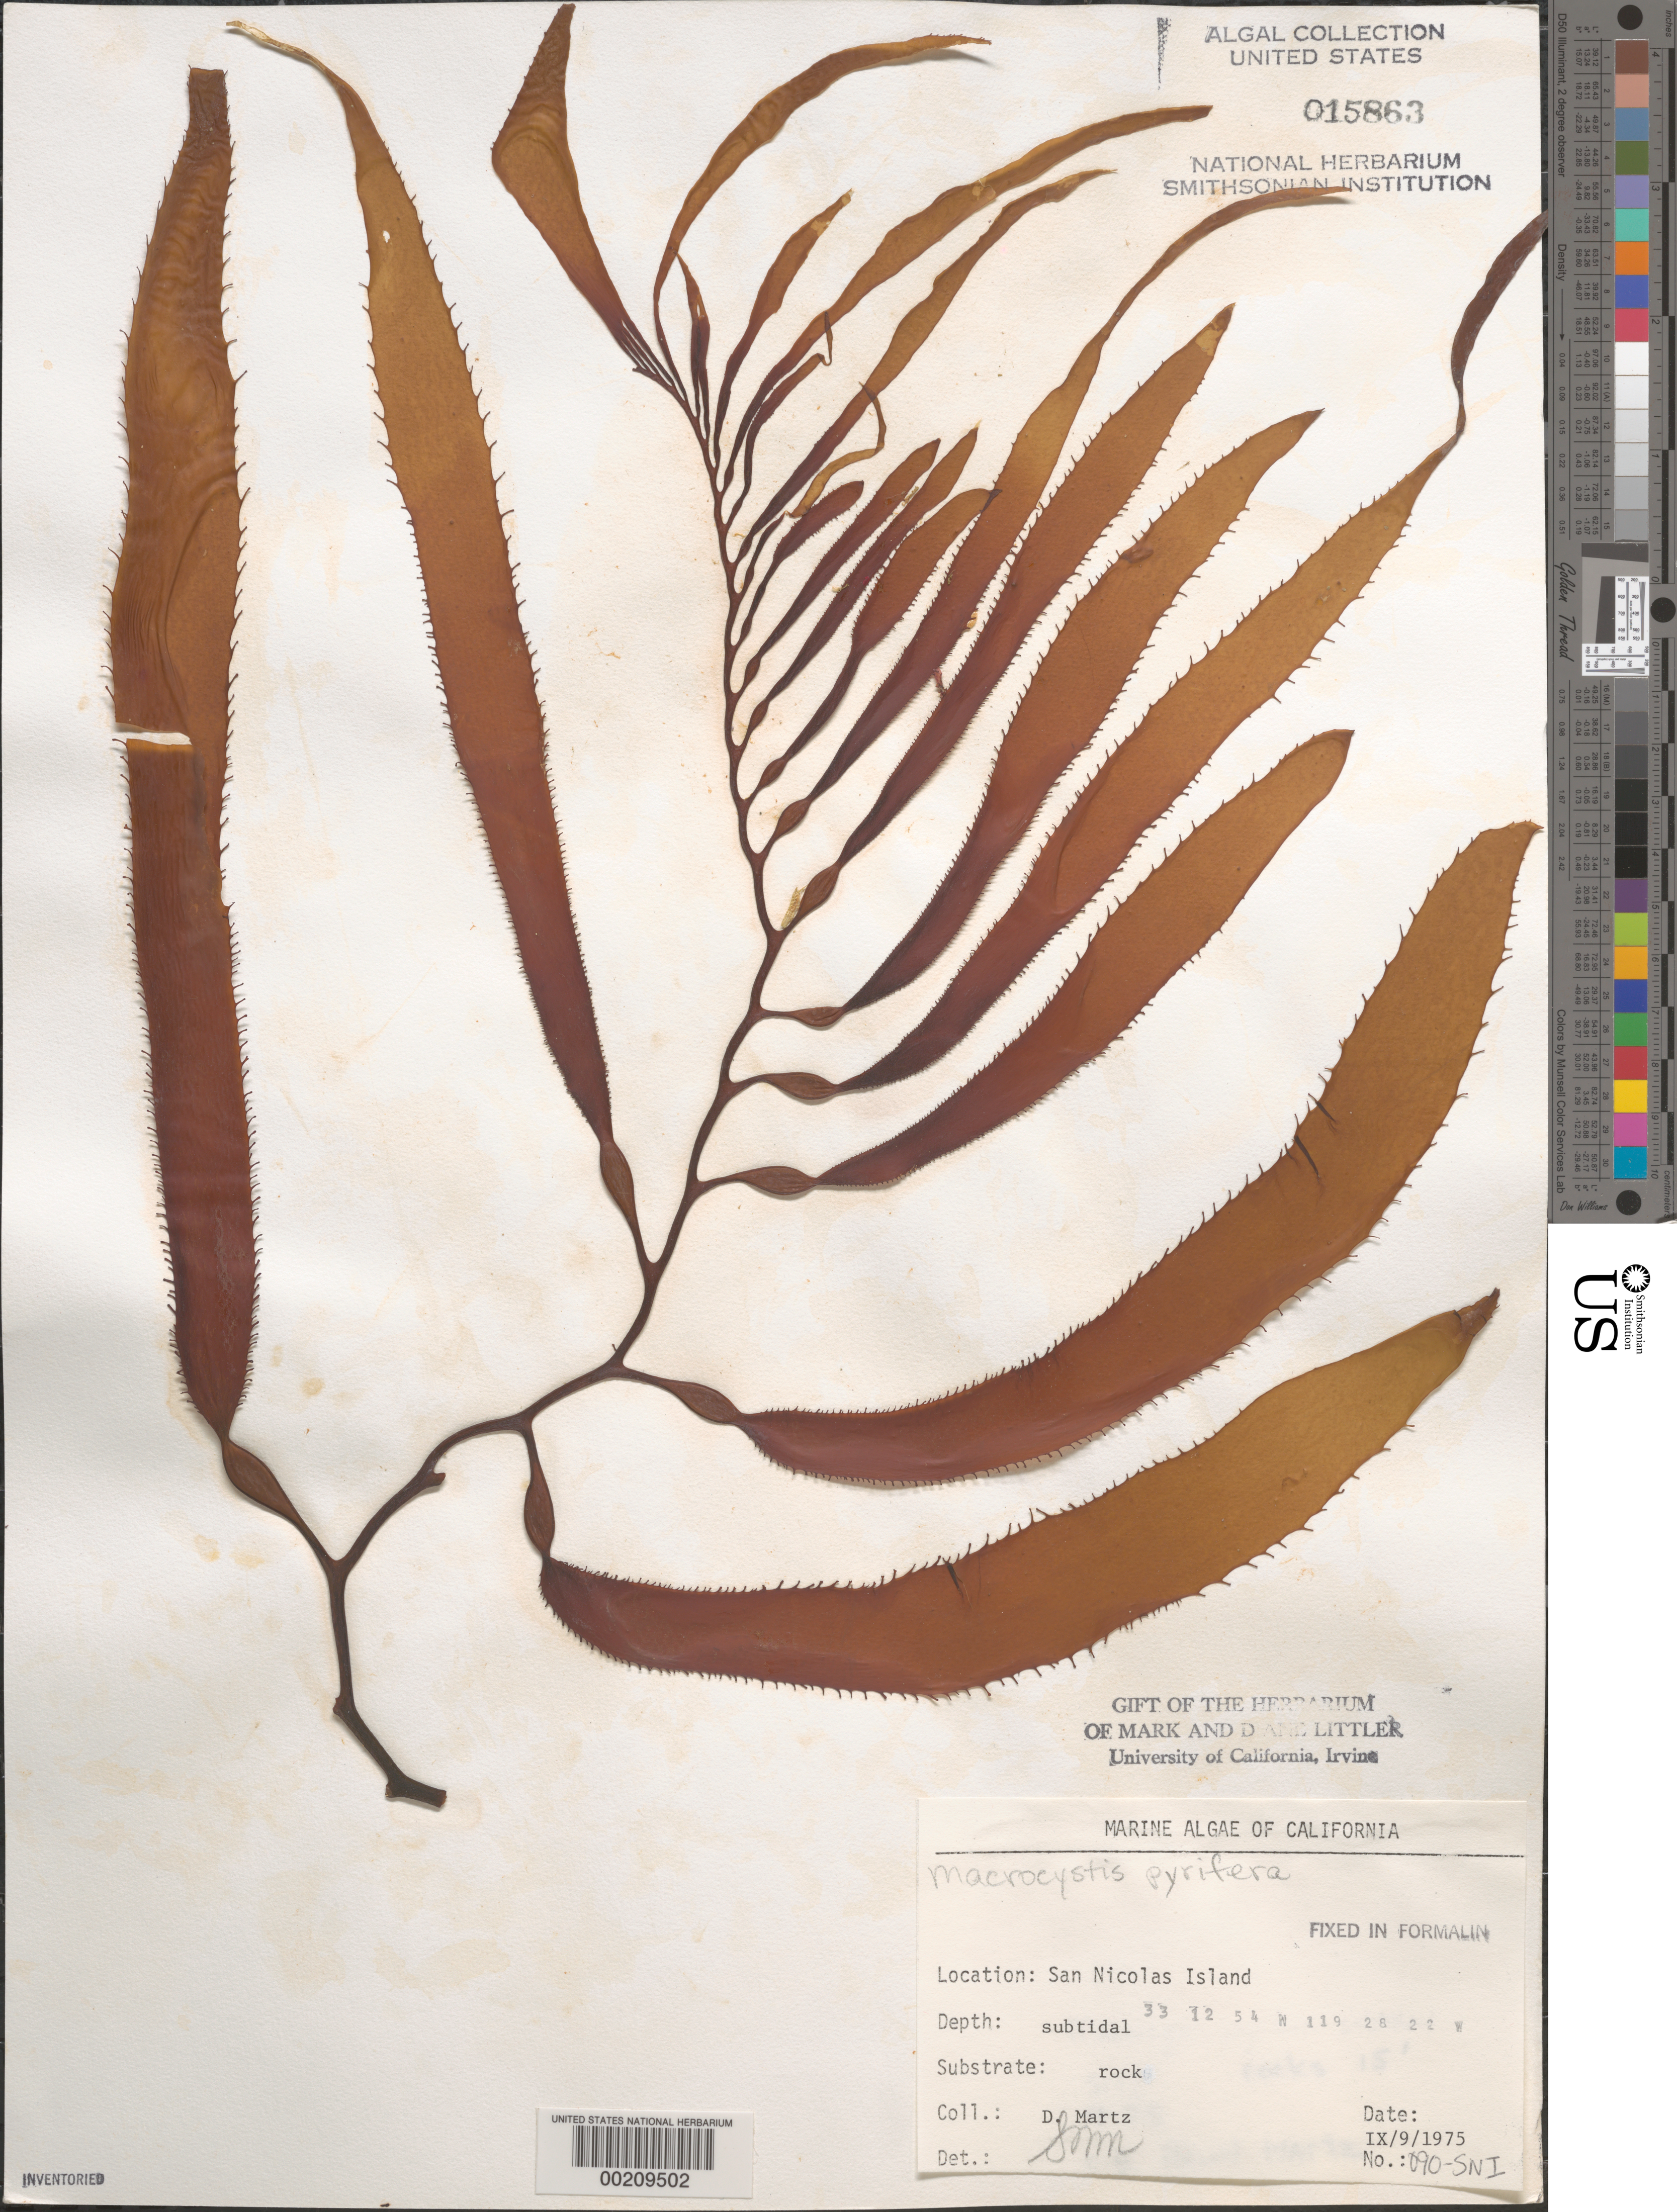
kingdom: Chromista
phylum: Ochrophyta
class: Phaeophyceae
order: Laminariales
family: Laminariaceae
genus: Macrocystis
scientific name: Macrocystis pyrifera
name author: (L.) C. Agardh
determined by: Murray, S. N.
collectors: D. Martz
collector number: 090-sni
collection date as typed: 09 Sep 1975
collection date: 1975-09-09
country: United States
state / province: California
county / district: Ventura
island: San Nicolas Island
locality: Dutch Harbor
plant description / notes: BLM-SOCALBIGHT Rocky Intertidal Survey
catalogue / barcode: US 15863